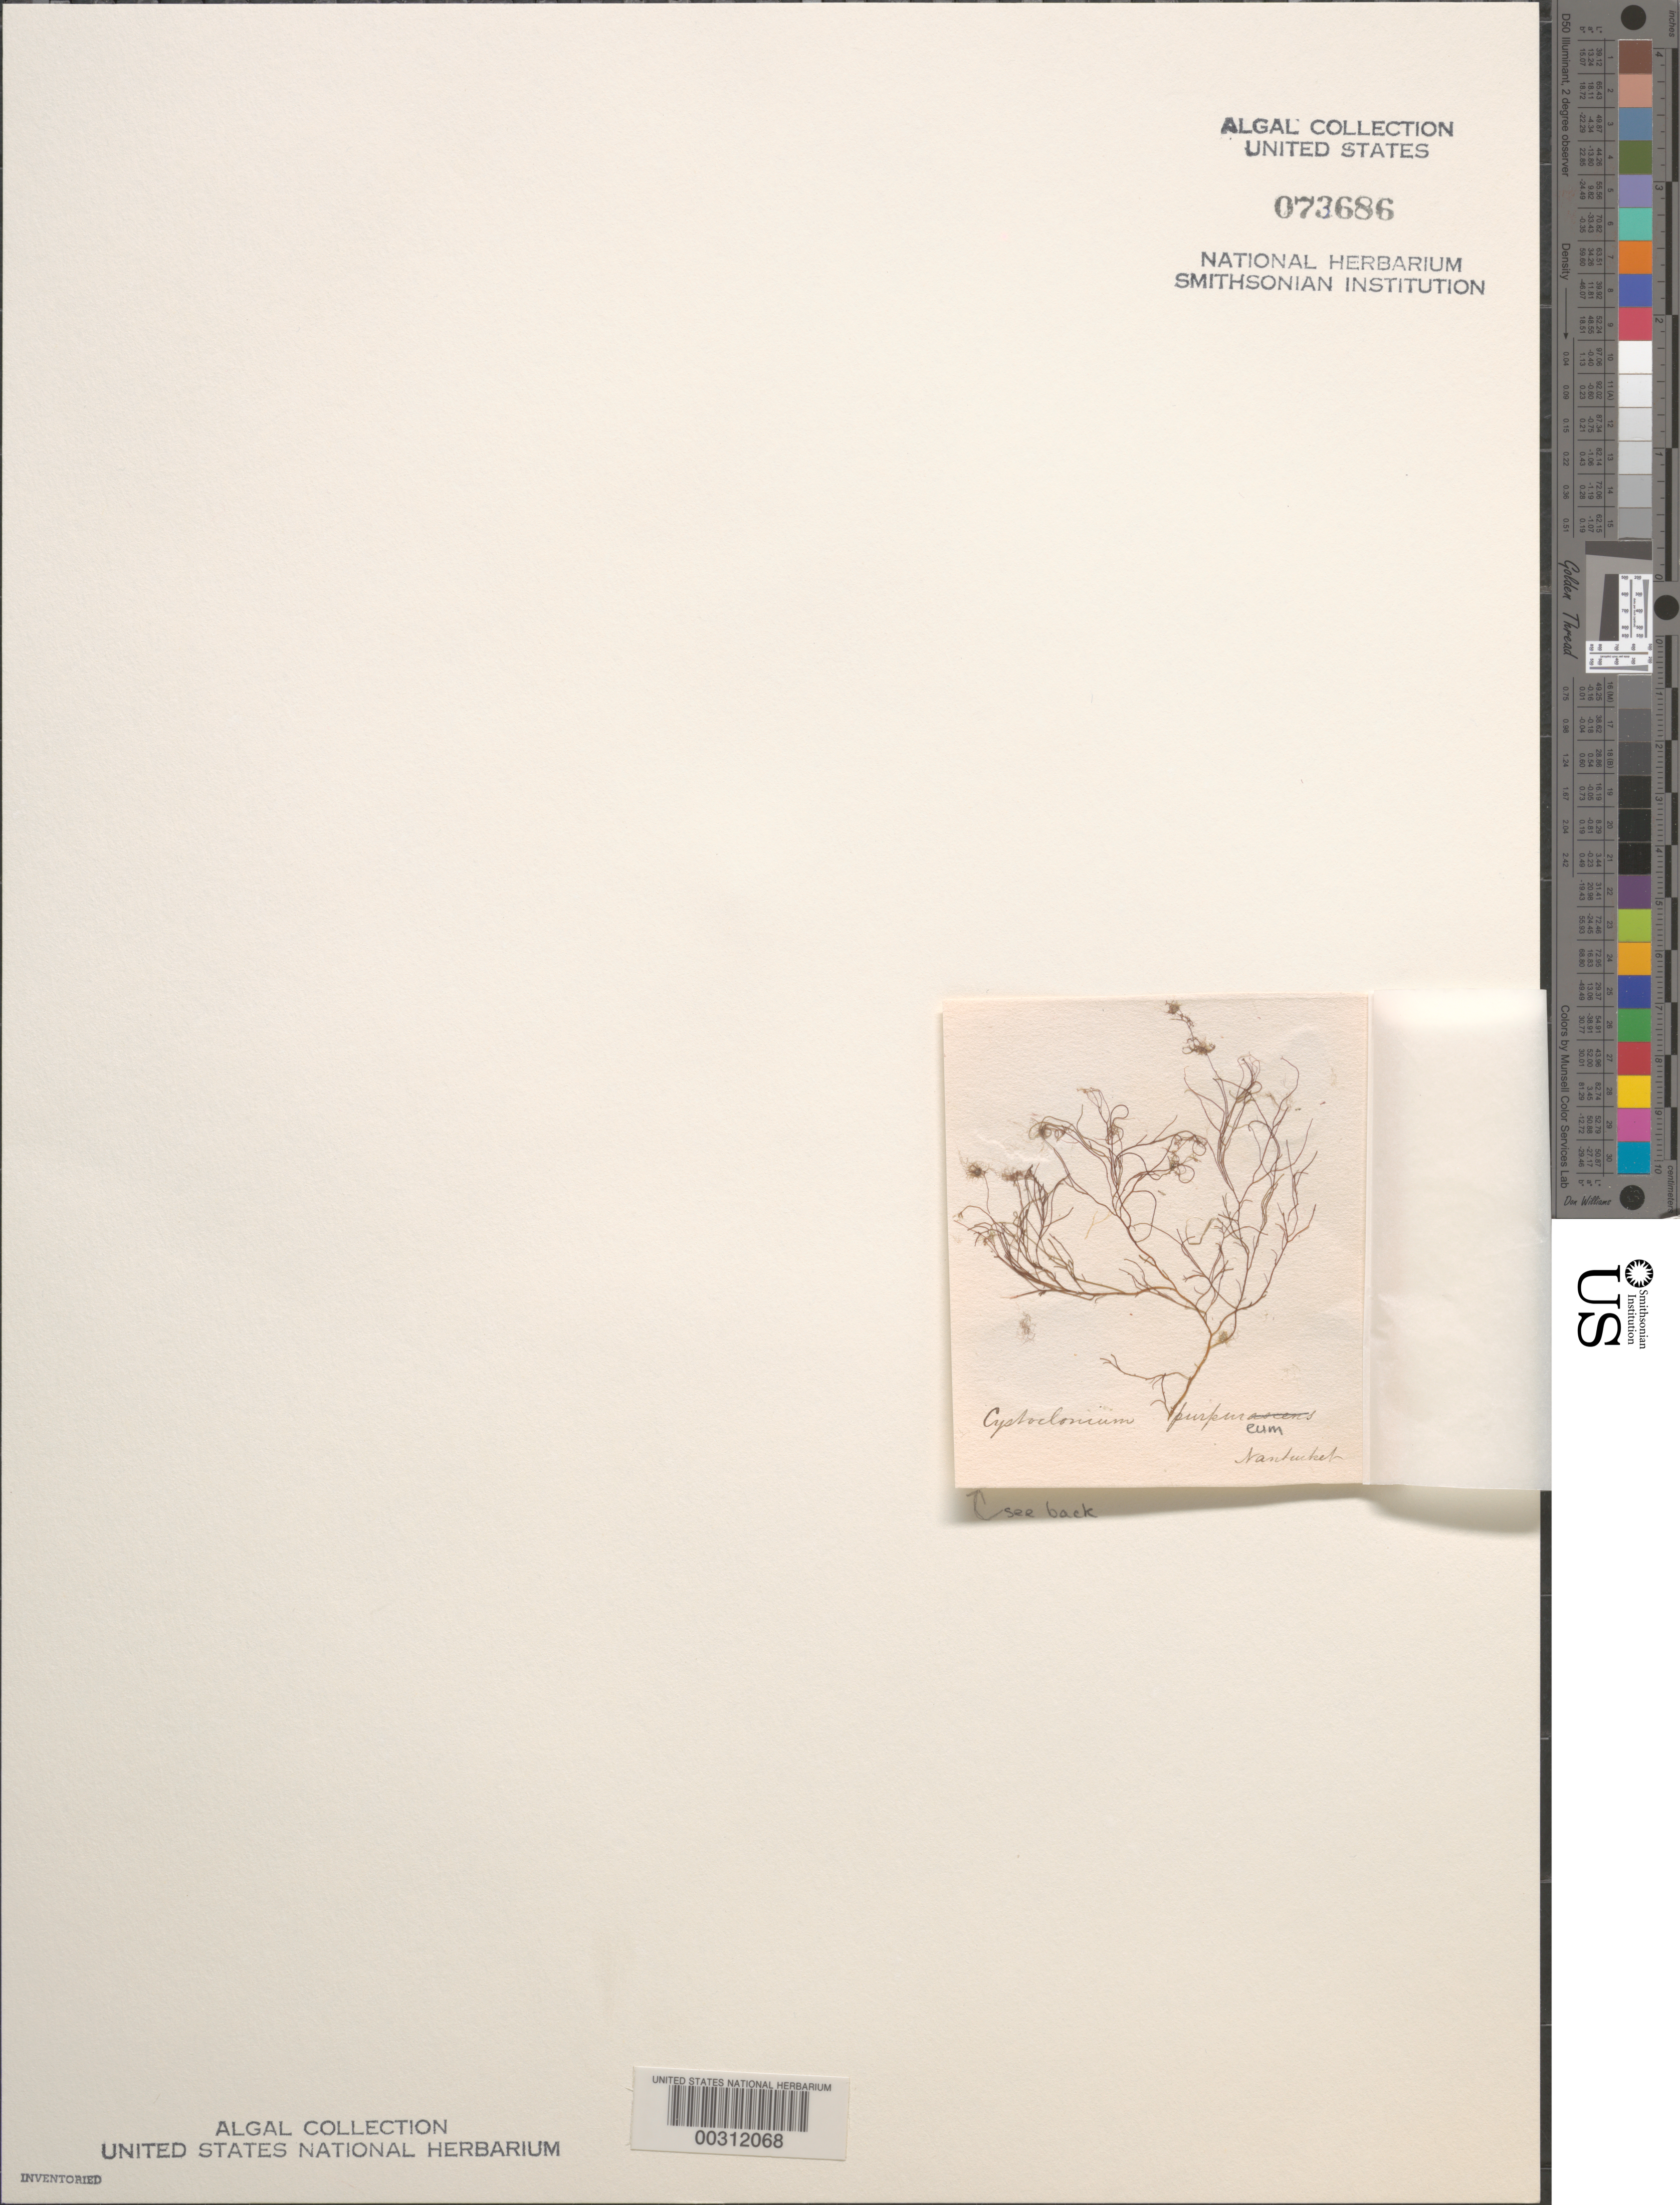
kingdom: Plantae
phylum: Rhodophyta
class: Florideophyceae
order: Gigartinales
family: Cystocloniaceae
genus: Cystoclonium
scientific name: Cystoclonium purpureum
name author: (Huds.) Batters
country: United States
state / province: Massachusetts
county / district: Nantucket County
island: Nantucket Island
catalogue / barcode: US 73686